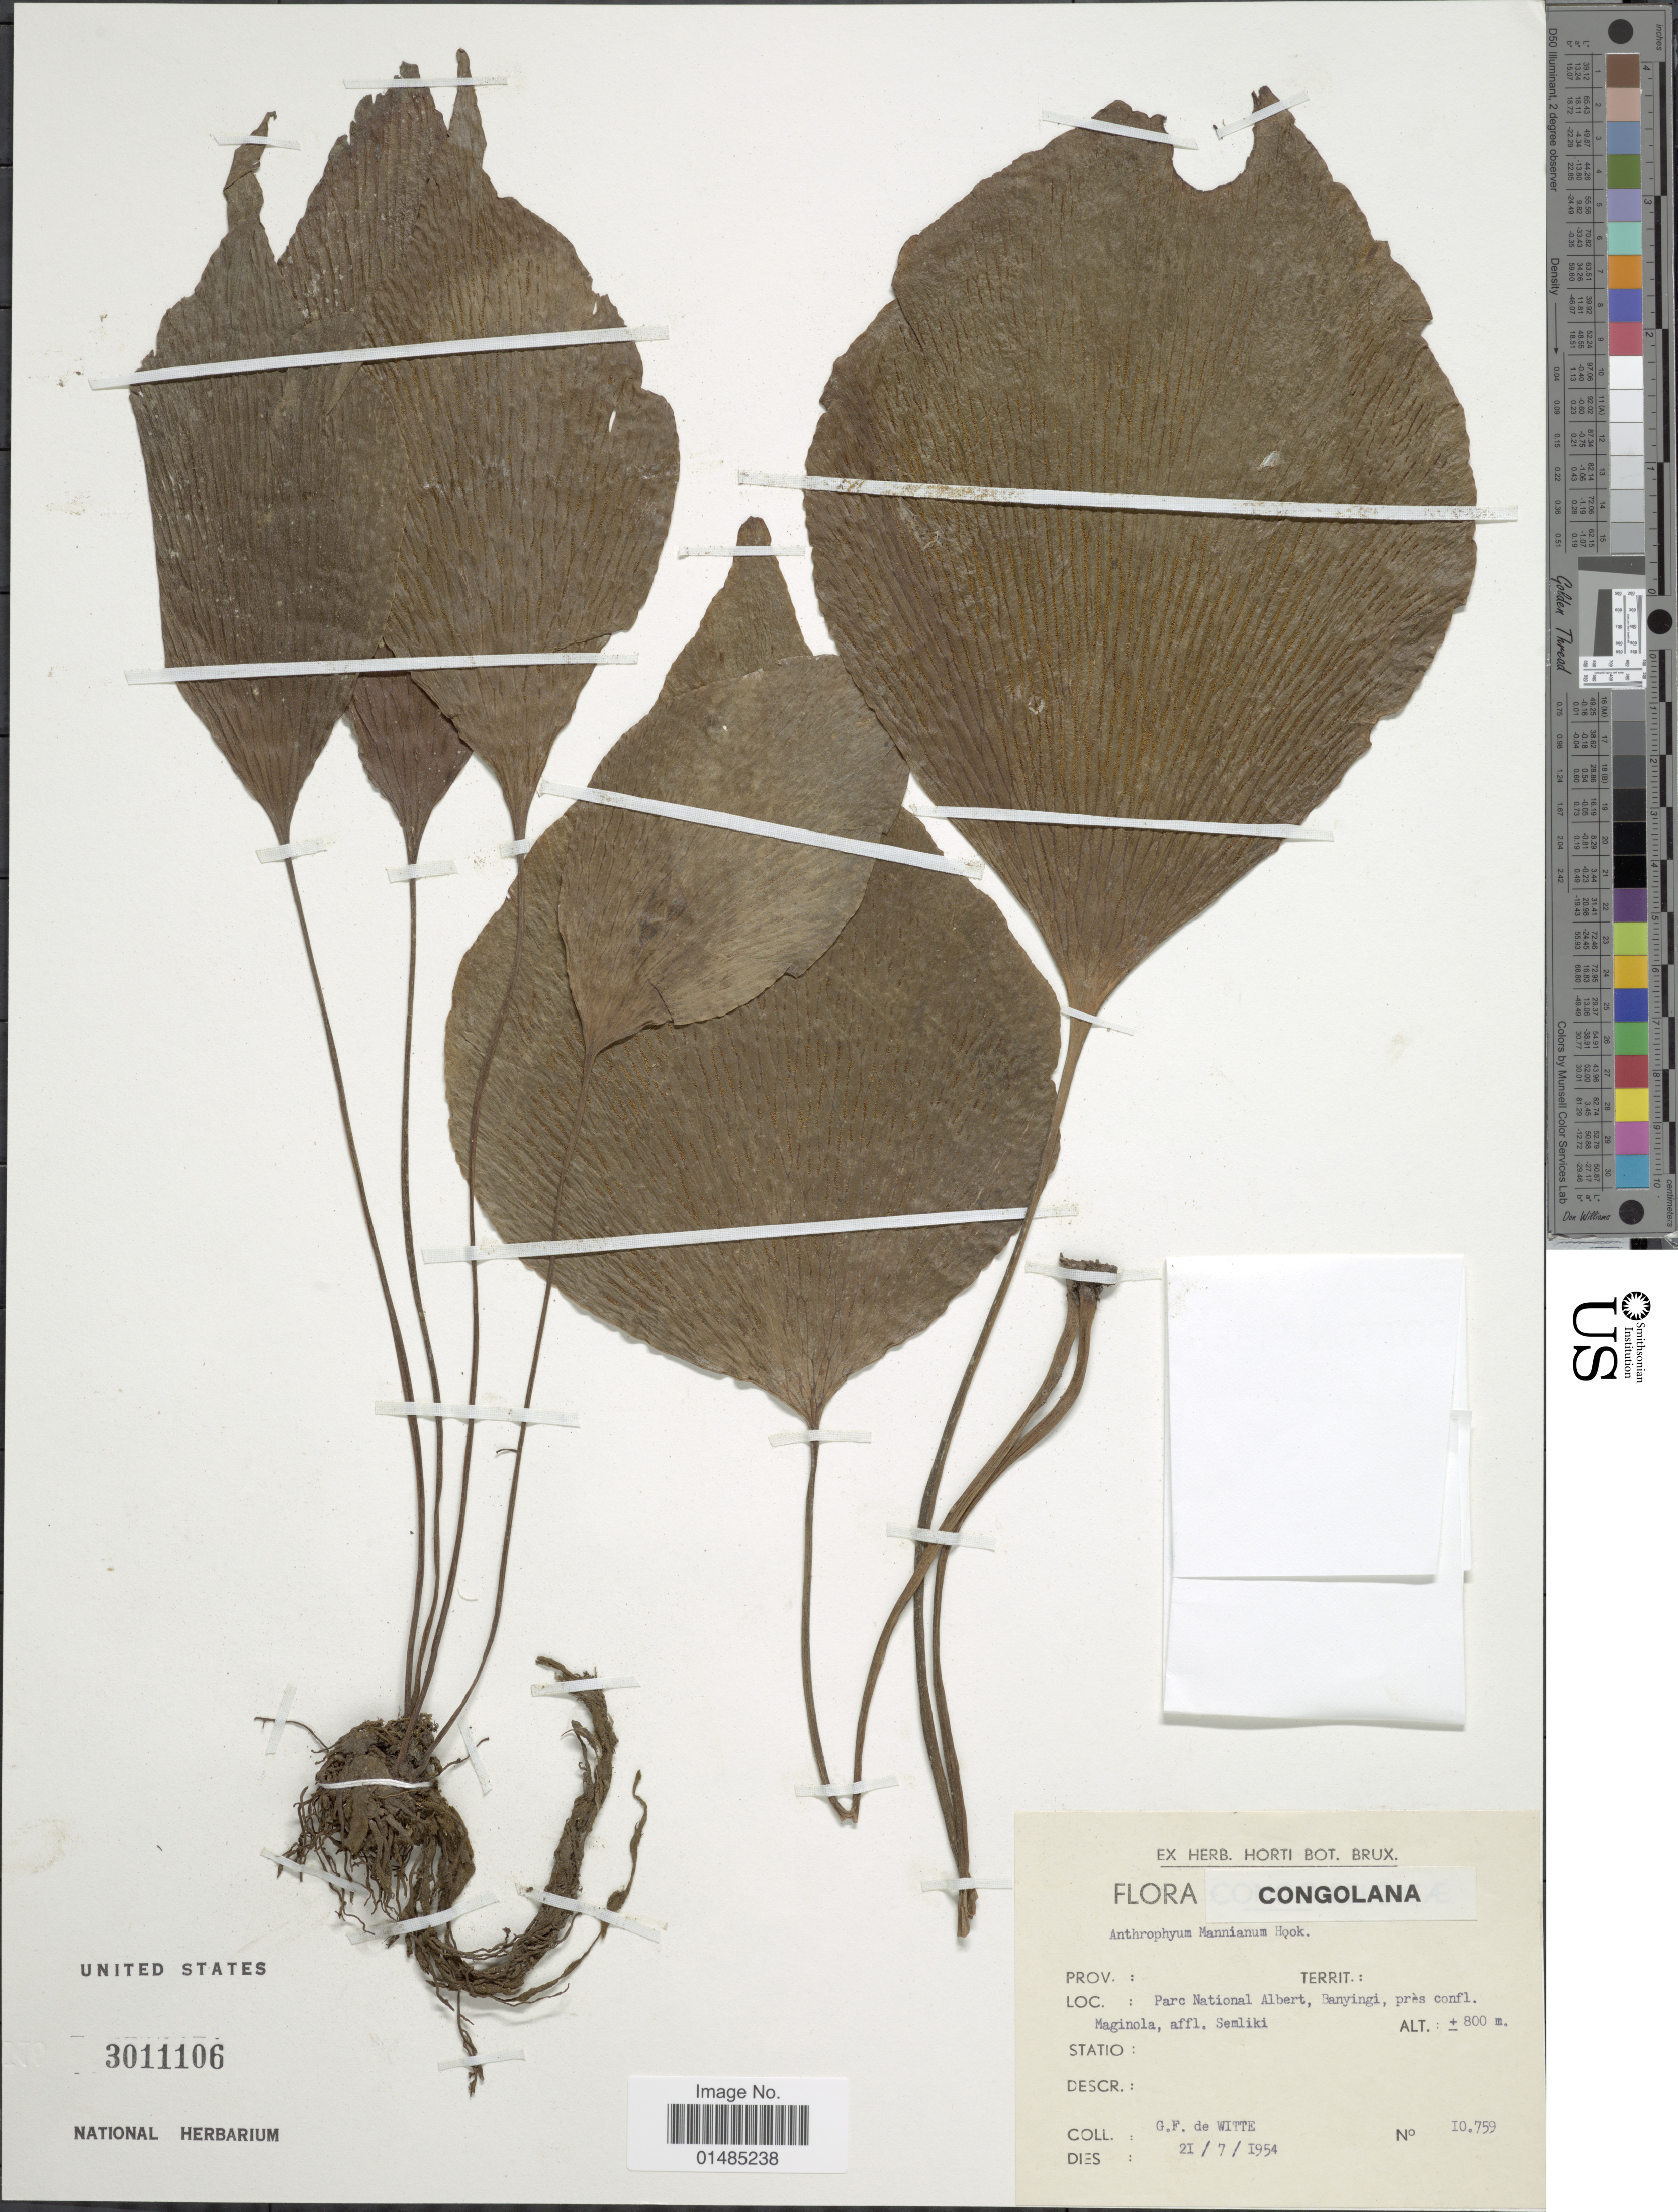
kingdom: Plantae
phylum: Tracheophyta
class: Polypodiopsida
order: Polypodiales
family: Pteridaceae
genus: Antrophyum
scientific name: Antrophyum mannianum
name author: Hook.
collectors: G. F. Witte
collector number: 10759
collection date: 1954-07-21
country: Congo, Republic of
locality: Parc National Albert, Banyingi, pres confl. Maginola, affl. Semliki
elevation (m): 800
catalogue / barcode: US 3011106